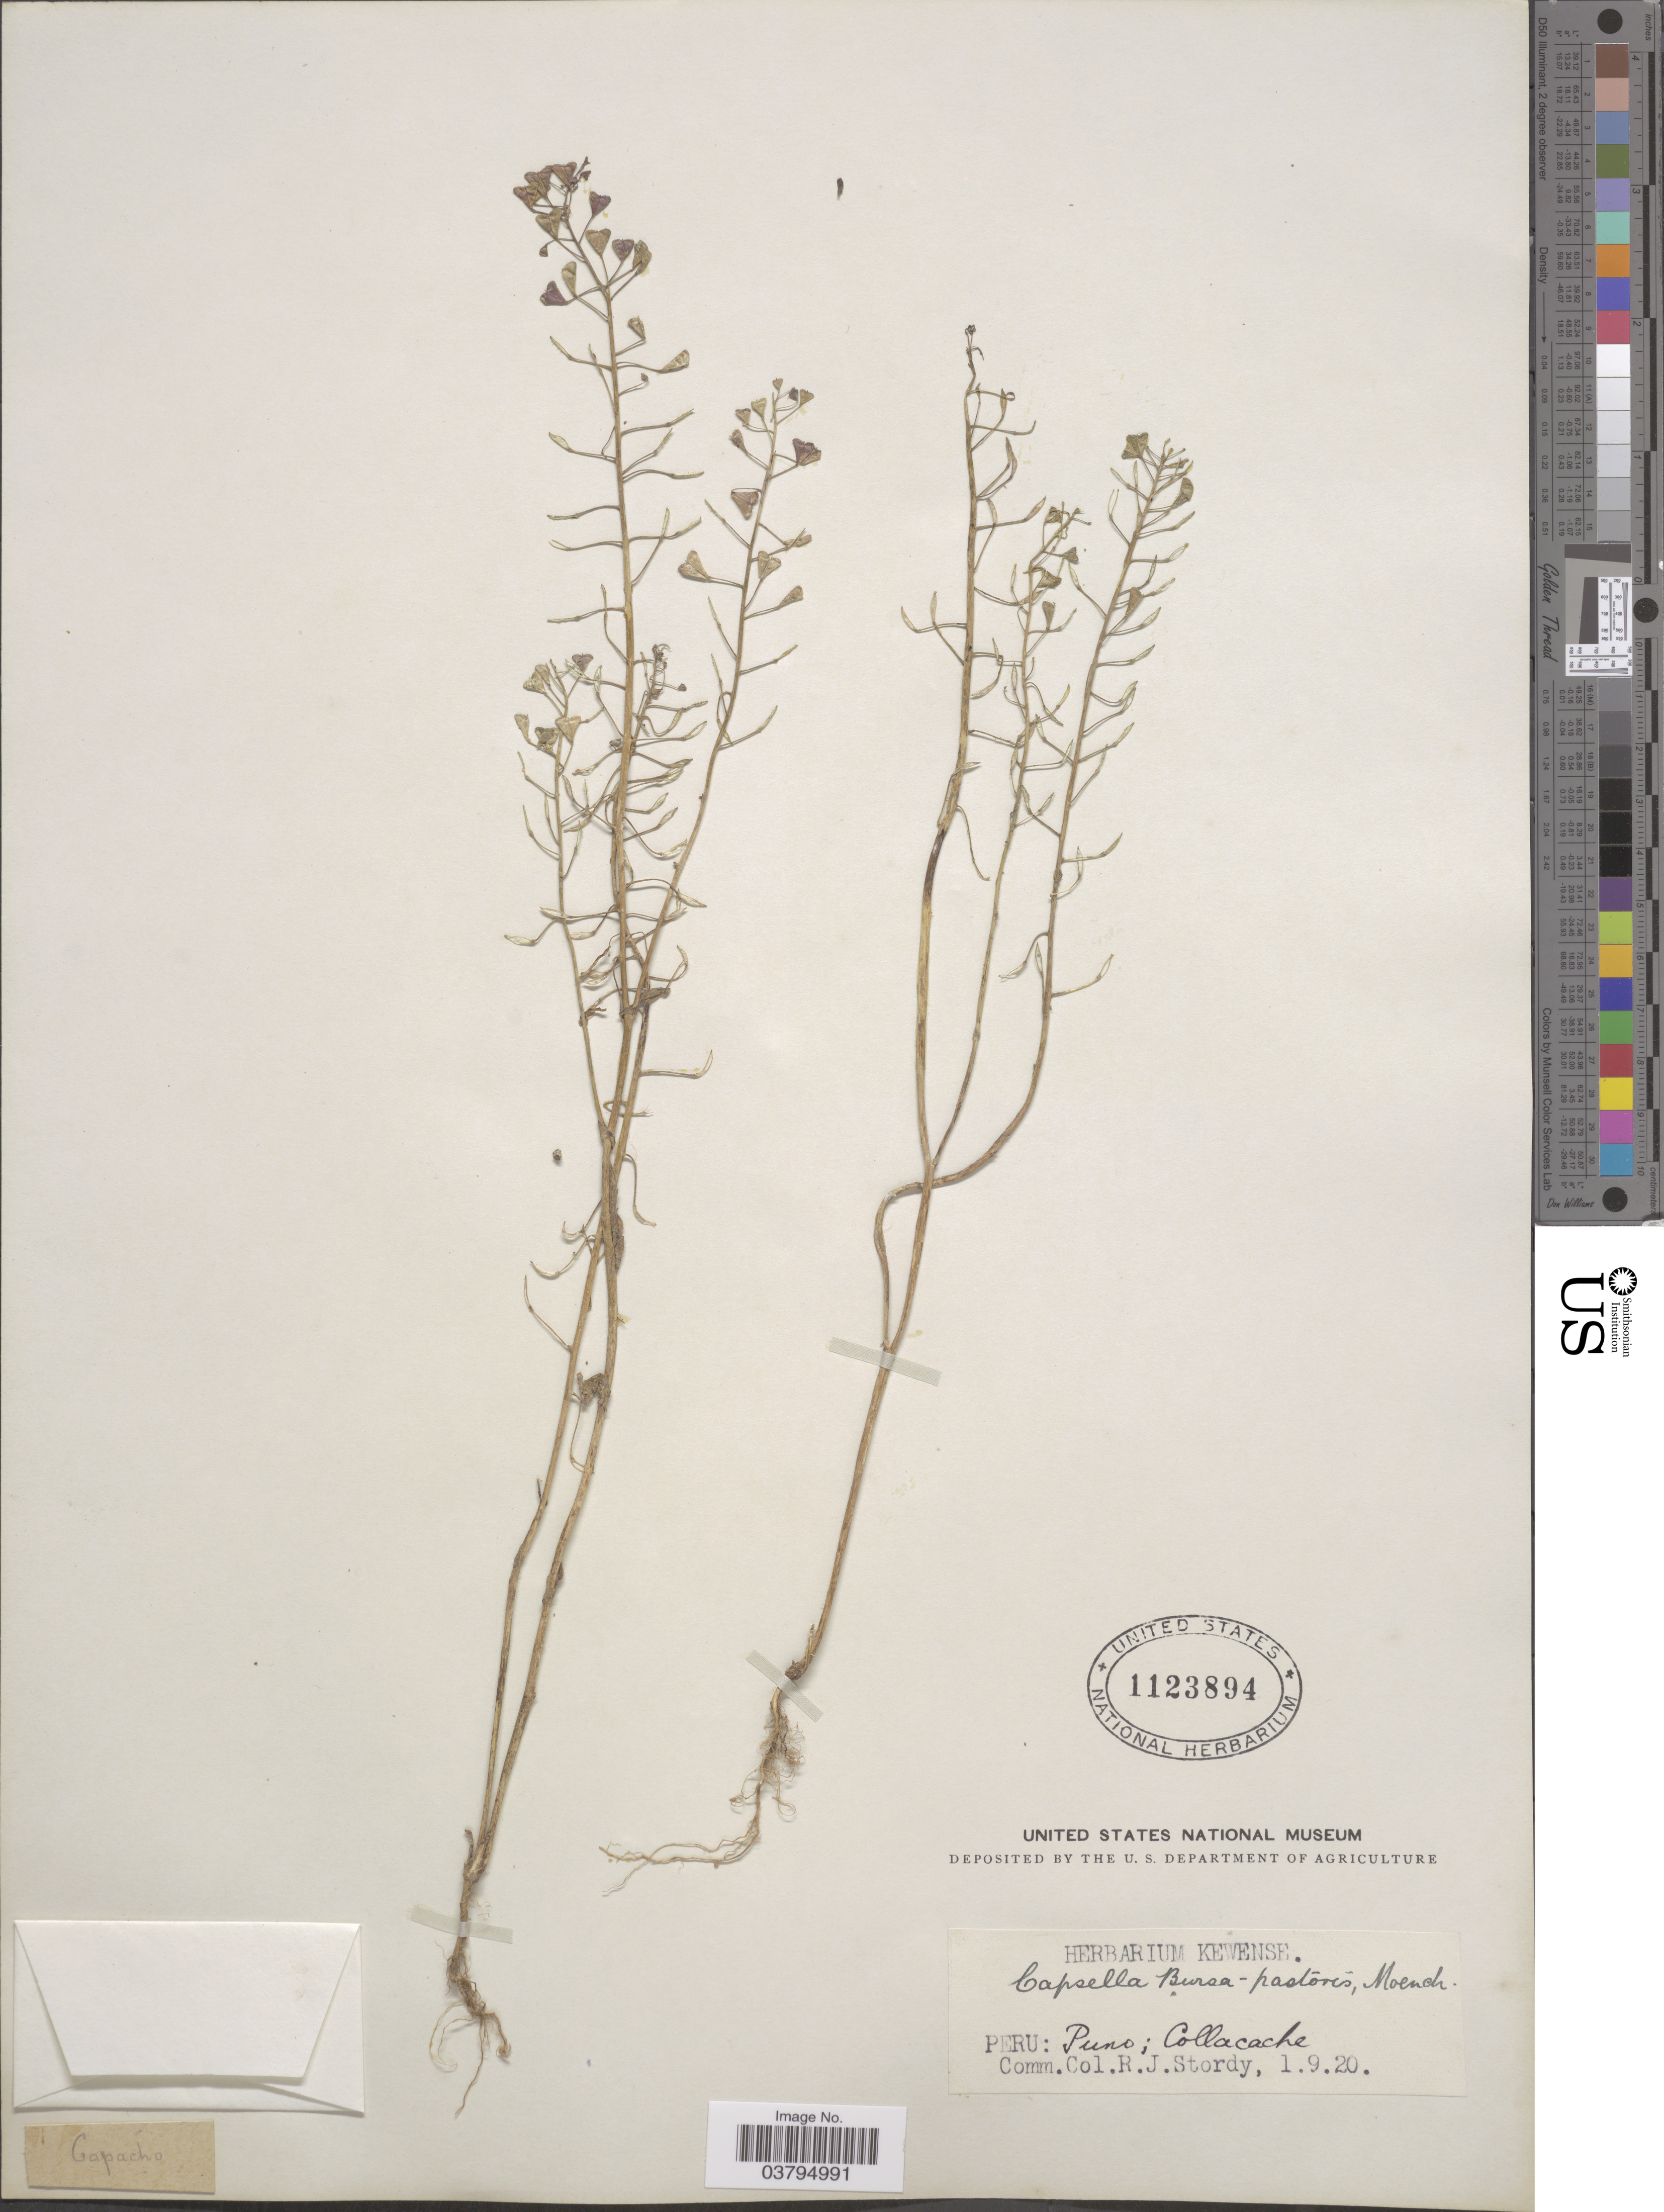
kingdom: Plantae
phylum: Tracheophyta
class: Magnoliopsida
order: Brassicales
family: Brassicaceae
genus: Capsella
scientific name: Capsella bursa-pastoris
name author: (L.) Medik.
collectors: Ex Herb. Kewense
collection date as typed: Transcribed d/m/y: 1/9/20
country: Peru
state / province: Puno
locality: Collacache.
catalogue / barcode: US 1123894